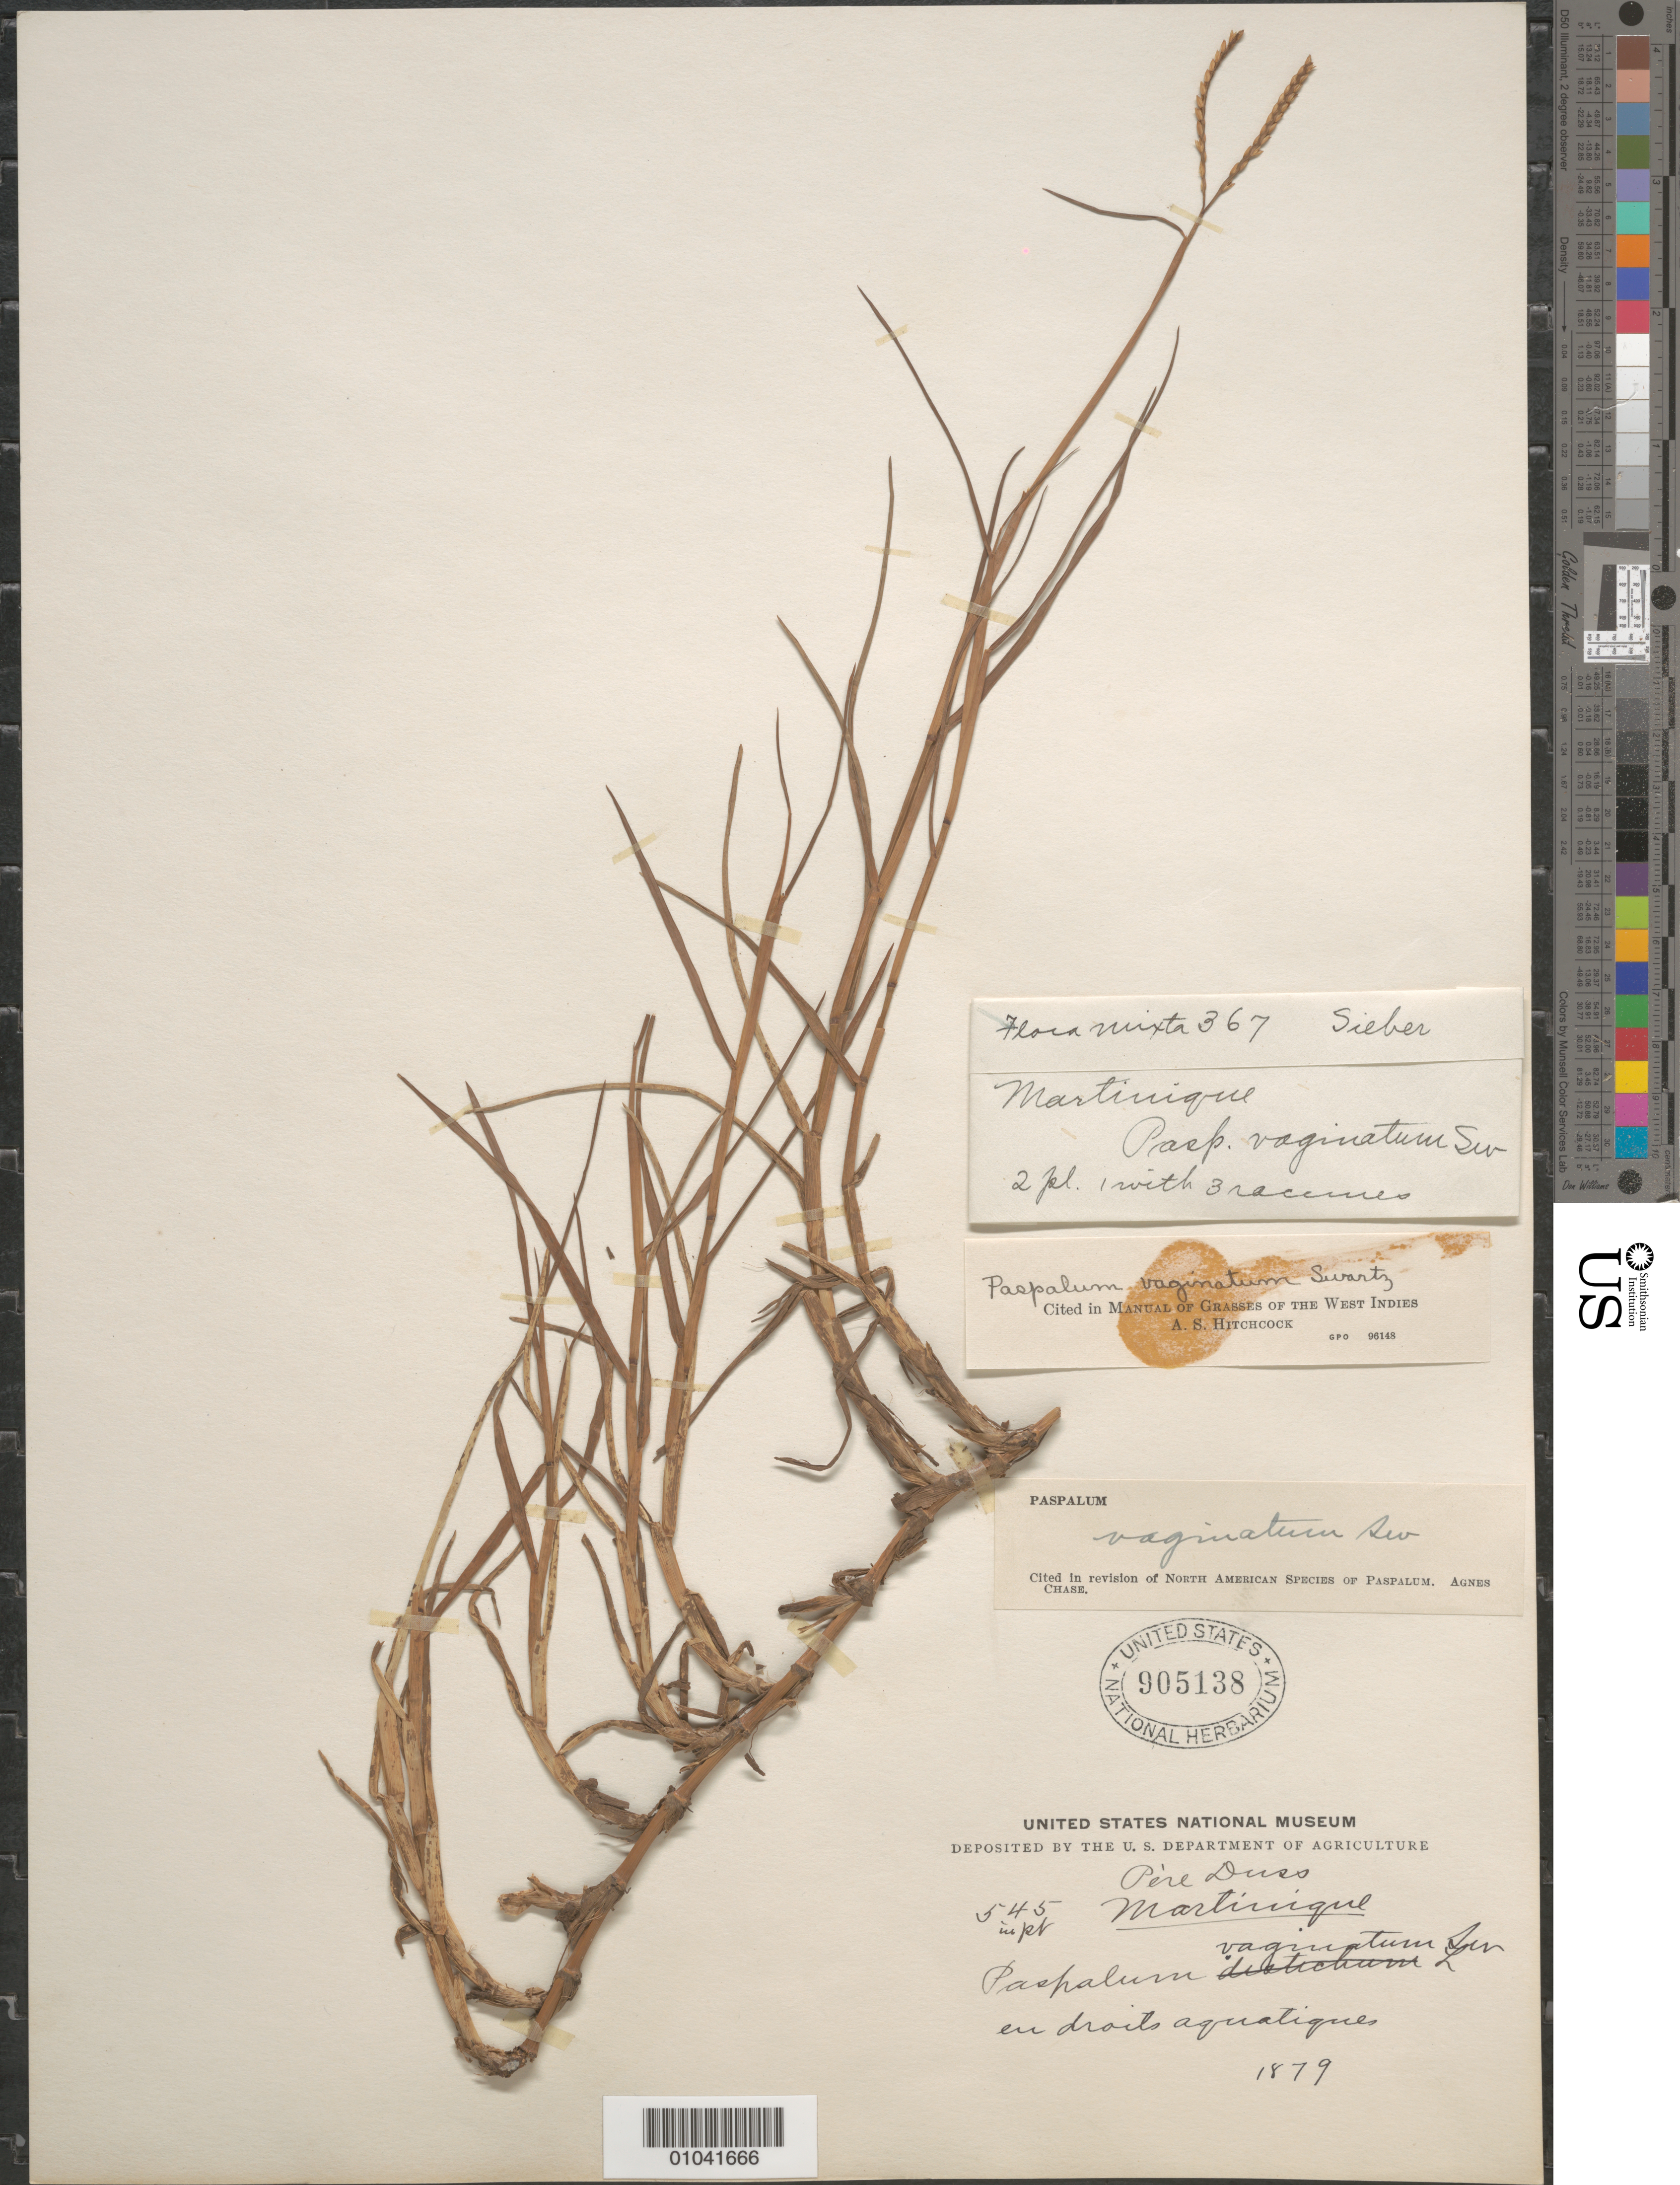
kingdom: Plantae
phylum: Tracheophyta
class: Liliopsida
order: Poales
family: Poaceae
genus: Paspalum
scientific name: Paspalum vaginatum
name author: Sw.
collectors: Père Duss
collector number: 545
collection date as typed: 1879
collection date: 1879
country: Martinique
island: Martinique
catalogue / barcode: US 905138